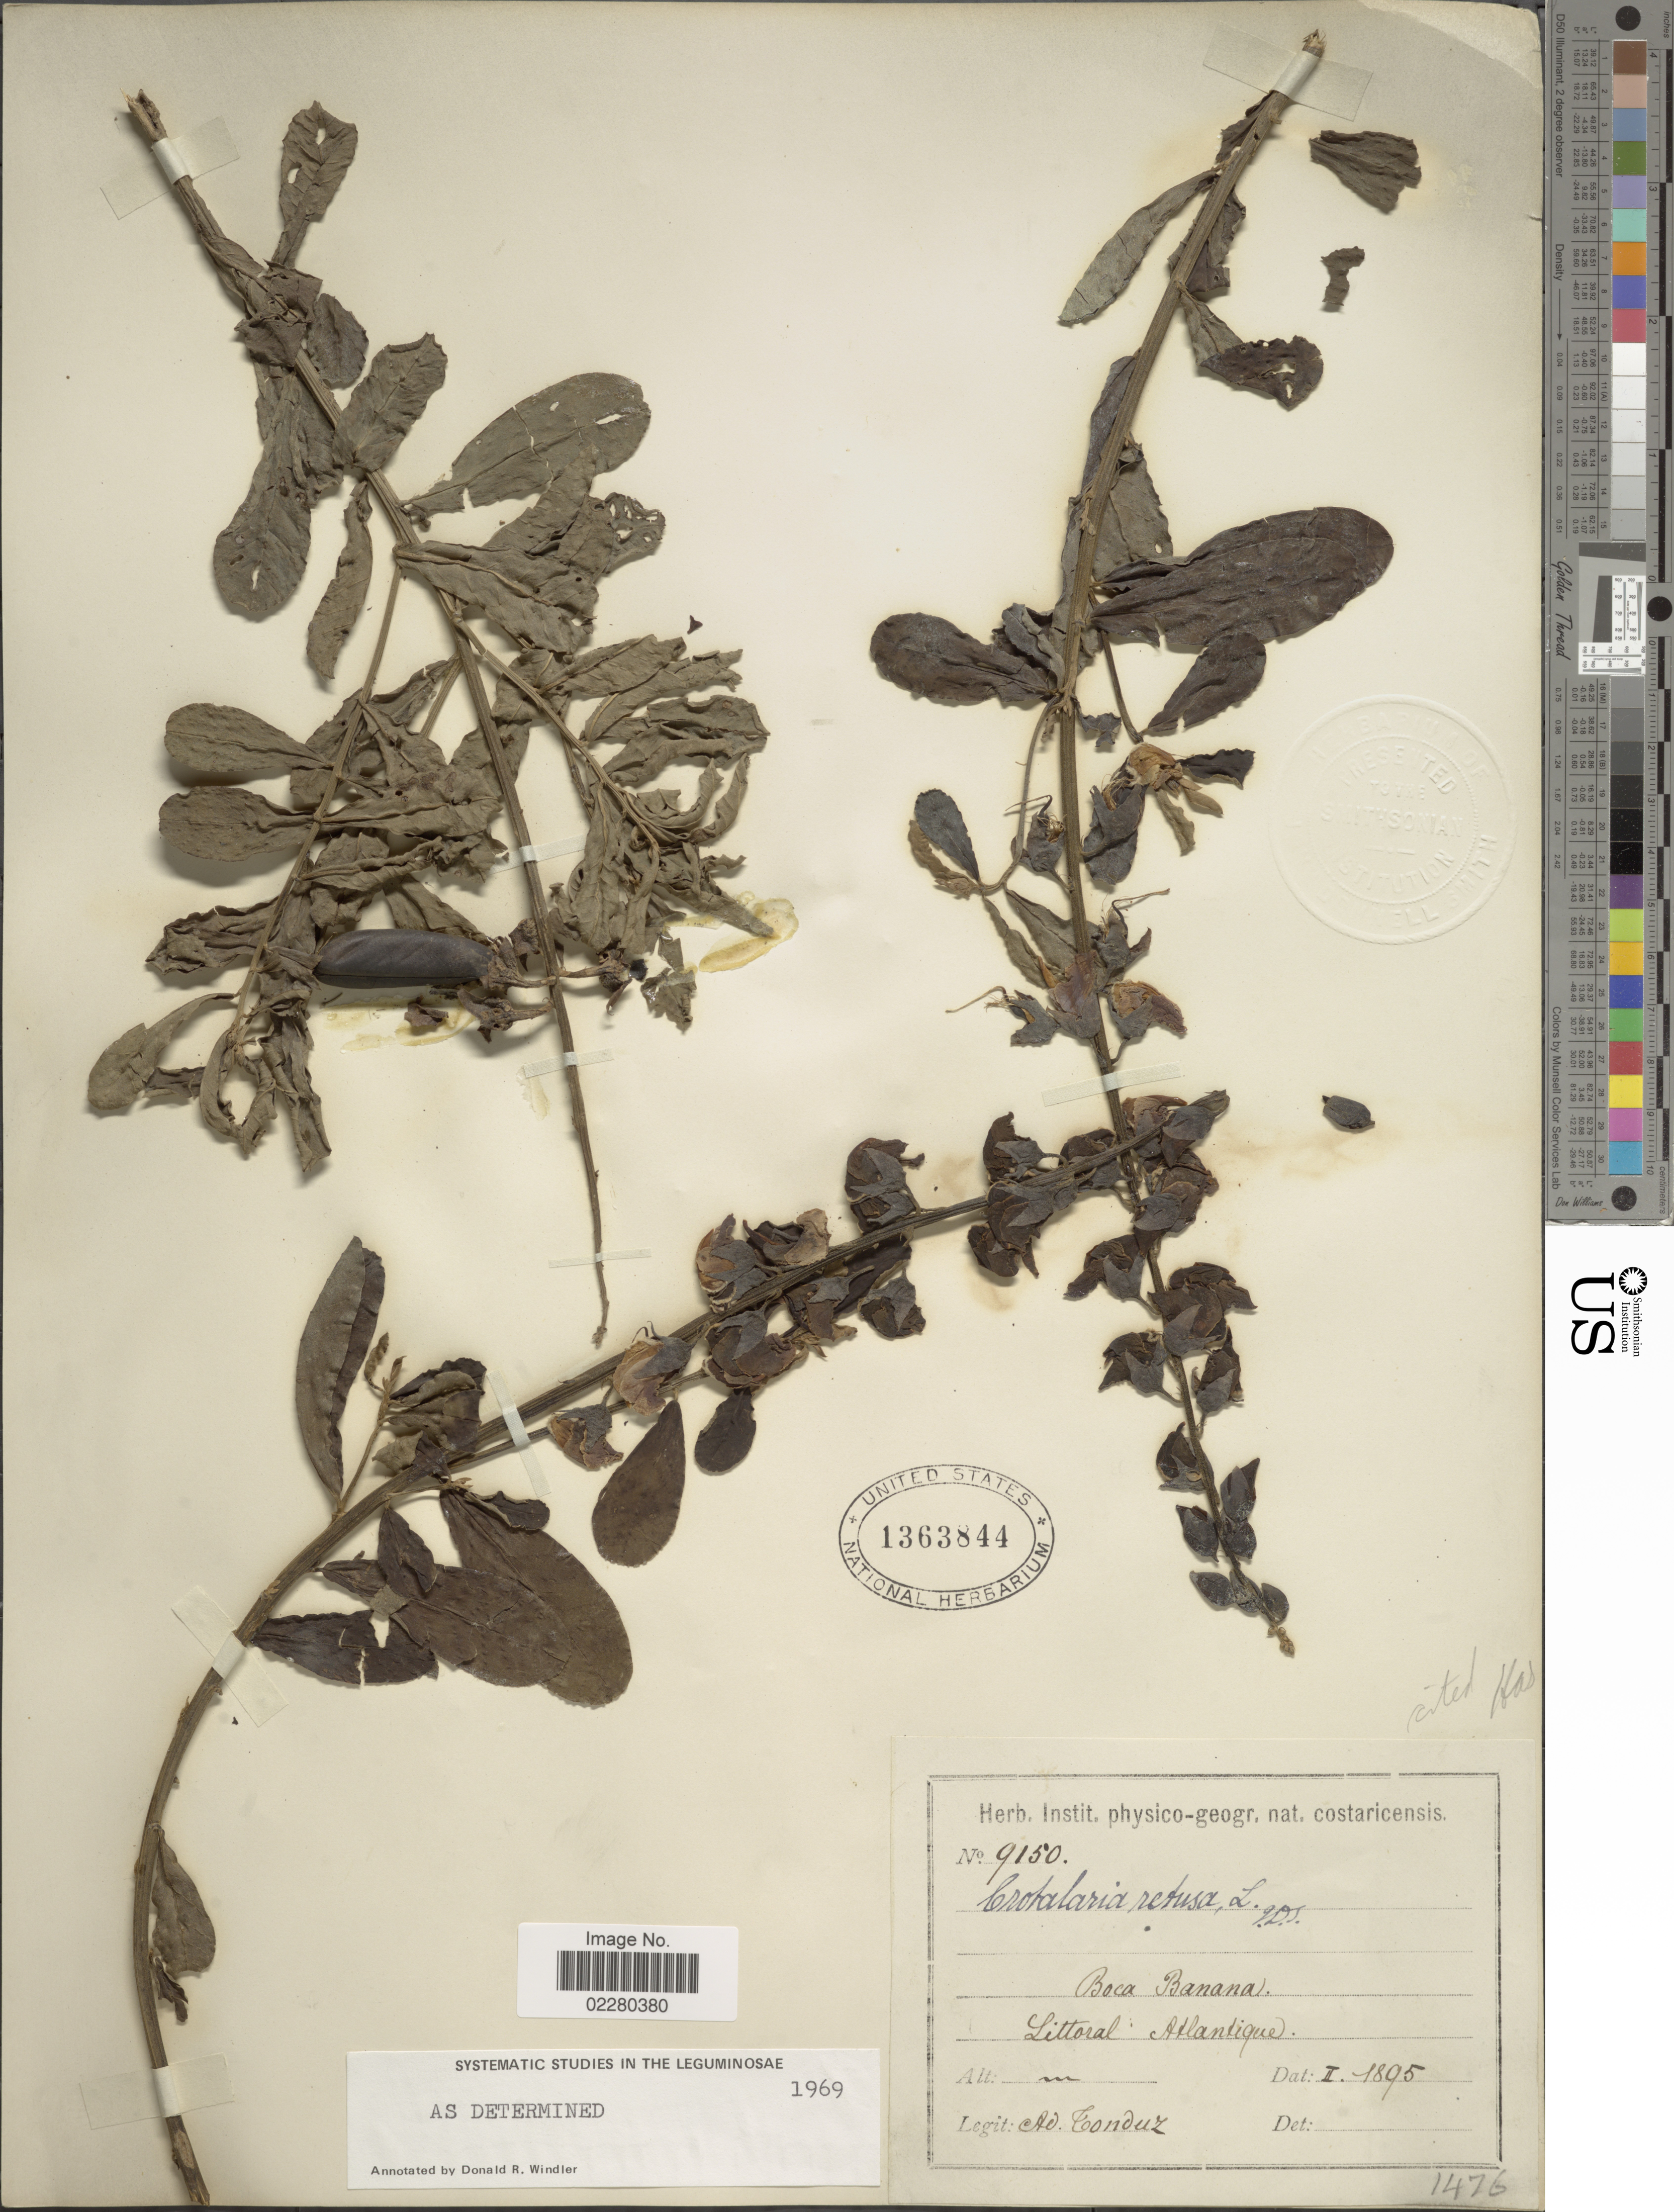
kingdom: Plantae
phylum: Tracheophyta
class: Magnoliopsida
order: Fabales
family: Fabaceae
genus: Crotalaria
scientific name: Crotalaria retusa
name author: L.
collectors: A. Tonduz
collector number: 9150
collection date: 1895-02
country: Costa Rica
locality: Boca Banana. Littoral: Atlantique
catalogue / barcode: US 1363844